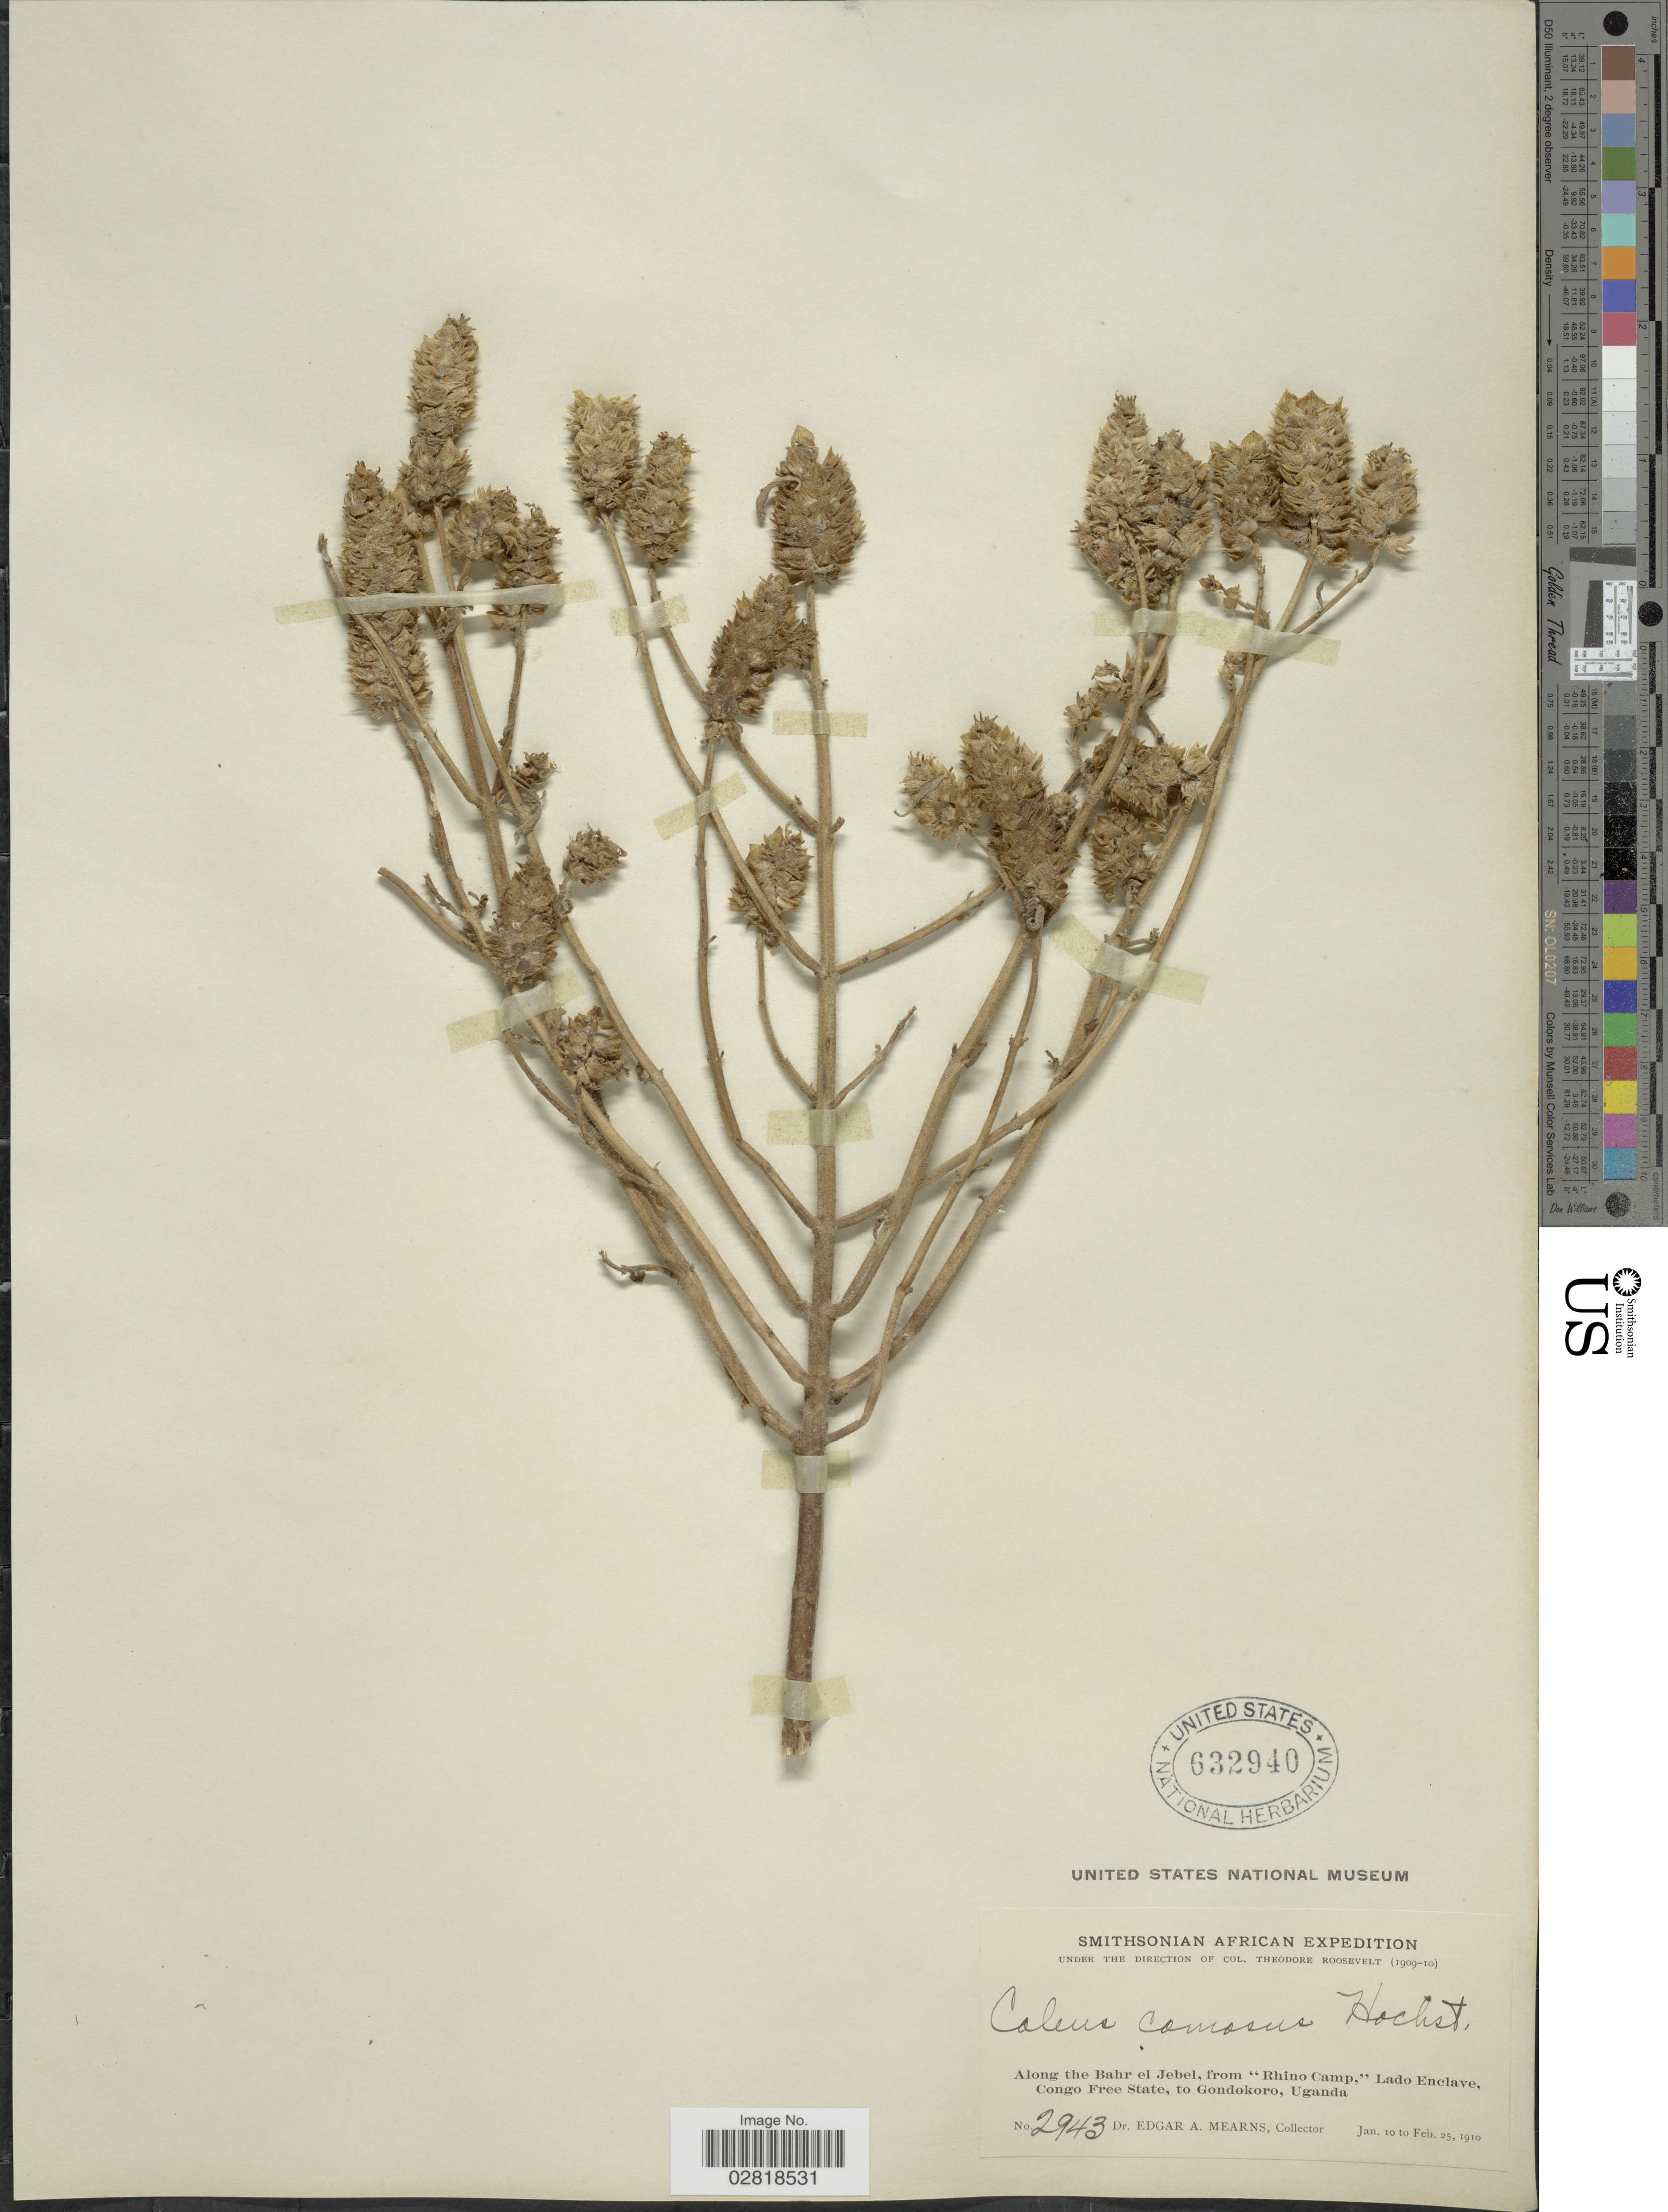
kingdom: Plantae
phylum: Tracheophyta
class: Magnoliopsida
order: Lamiales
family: Lamiaceae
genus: Plectranthus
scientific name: Plectranthus comosus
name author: Sims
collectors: E. A. Mearns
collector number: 2943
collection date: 1910-01-10/1910-02-25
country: South Sudan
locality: Along Bahr el Jebel, from "Rhino Camp", Lado Enclave, Congo Free State, to Gondokoro.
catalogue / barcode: US 632940